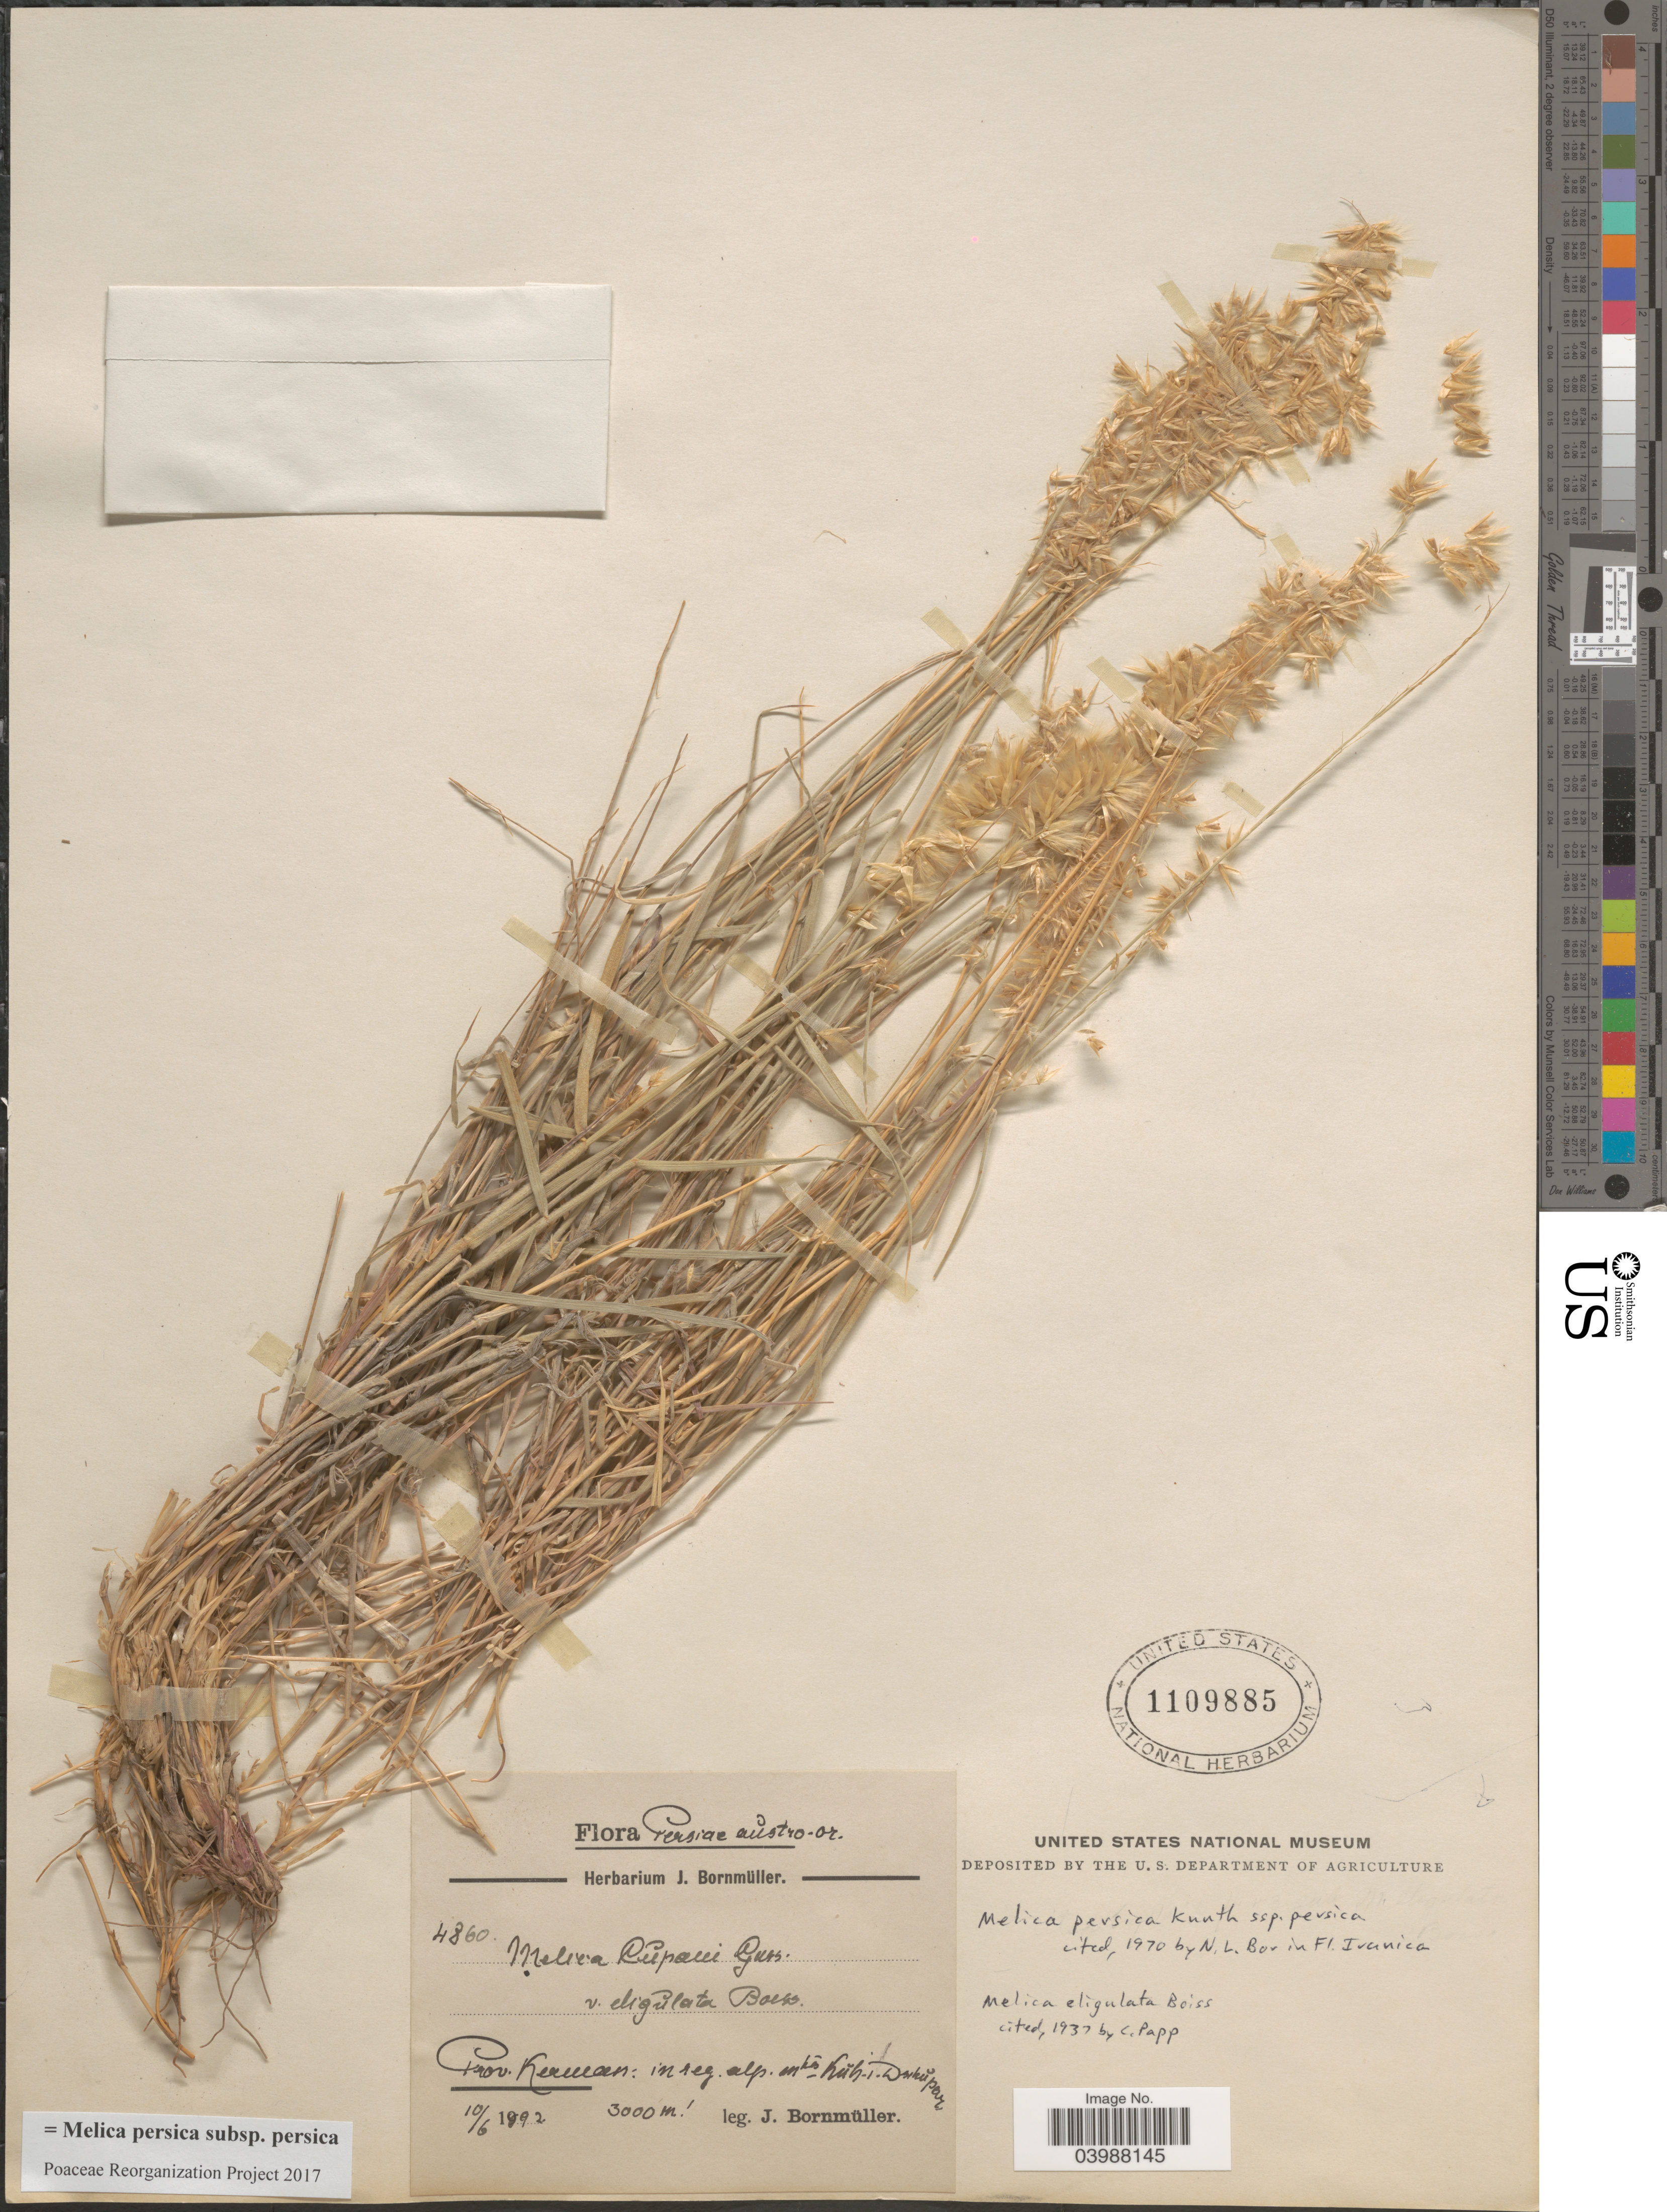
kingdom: Plantae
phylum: Tracheophyta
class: Liliopsida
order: Poales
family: Poaceae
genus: Melica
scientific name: Melica persica subsp. persica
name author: Kunth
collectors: J. Bornmüller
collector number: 4860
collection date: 1892-06-10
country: Iran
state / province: Kerman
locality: Persiae austro-or. Prov. Kerman: in reg. alp. mts Kuh-i-Dsupar [interpreted].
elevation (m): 3000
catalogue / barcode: US 1109885